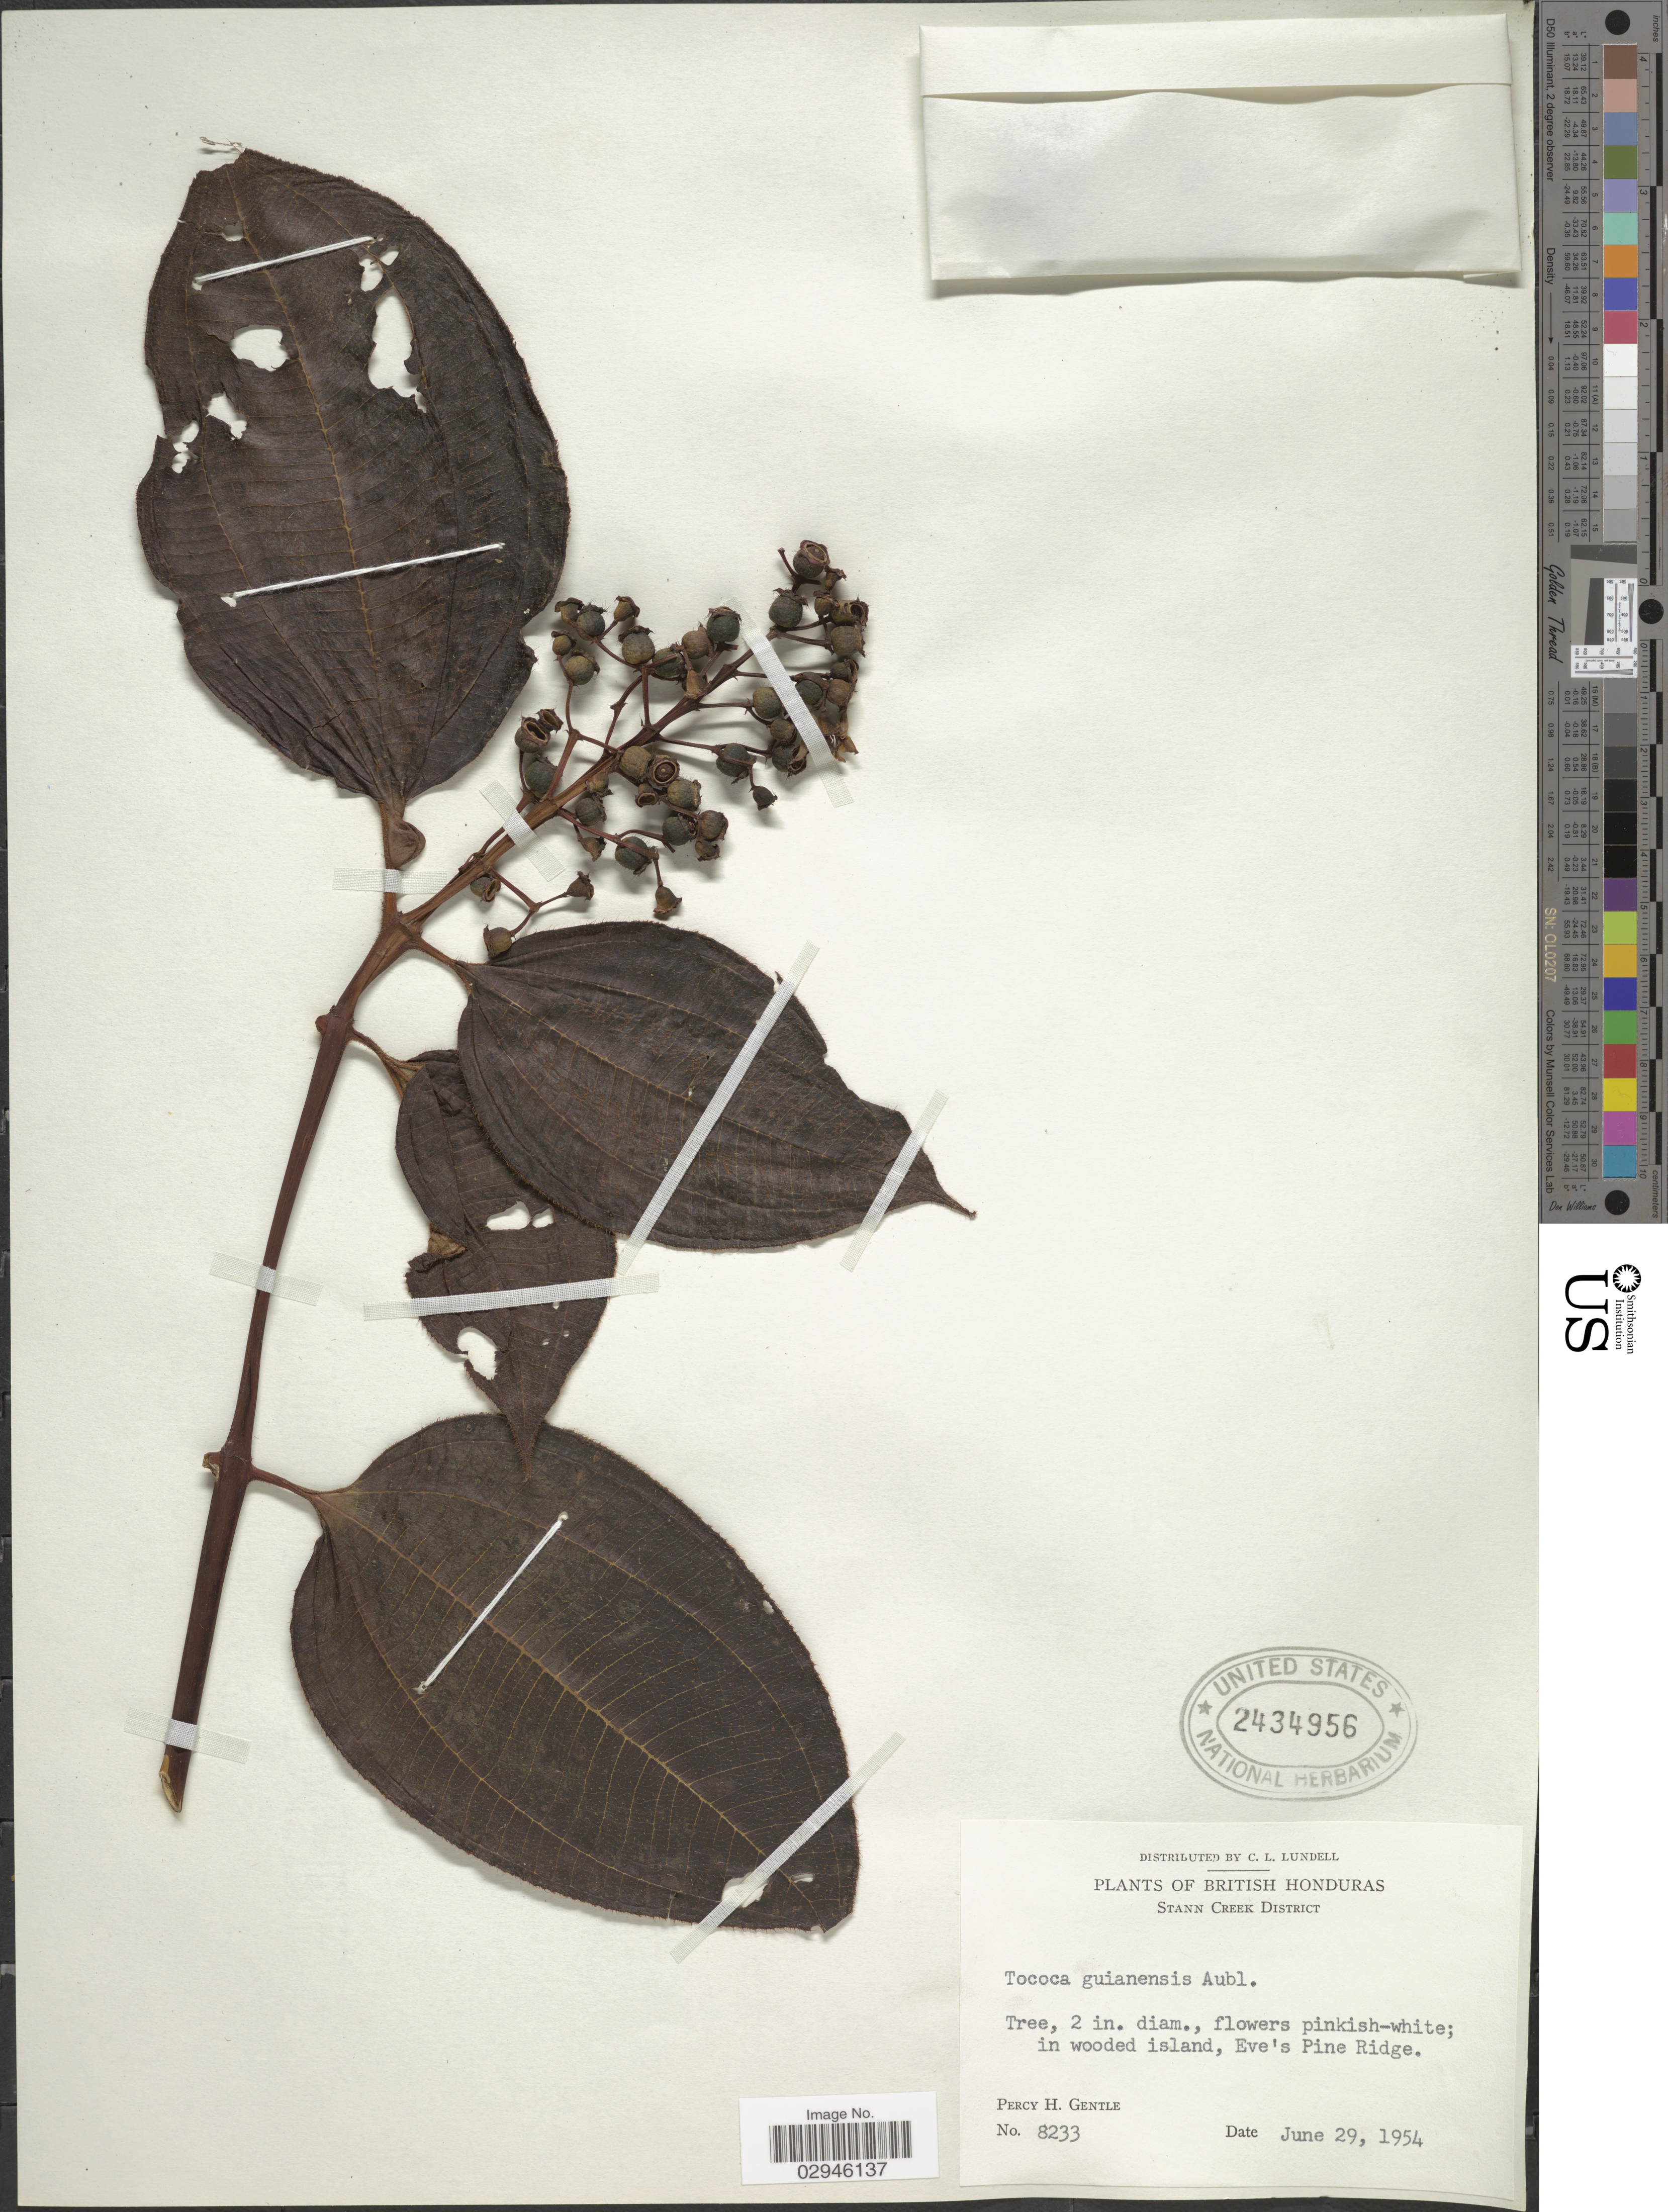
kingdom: Plantae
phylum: Tracheophyta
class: Magnoliopsida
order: Myrtales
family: Melastomataceae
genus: Tococa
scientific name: Tococa guianensis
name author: Aubl.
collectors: P. H. Gentle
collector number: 8233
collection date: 1954-06-29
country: Belize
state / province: Stann Creek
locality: British Honduras. Stann Creek District. Eve's Pine Ridge.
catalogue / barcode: US 2434956